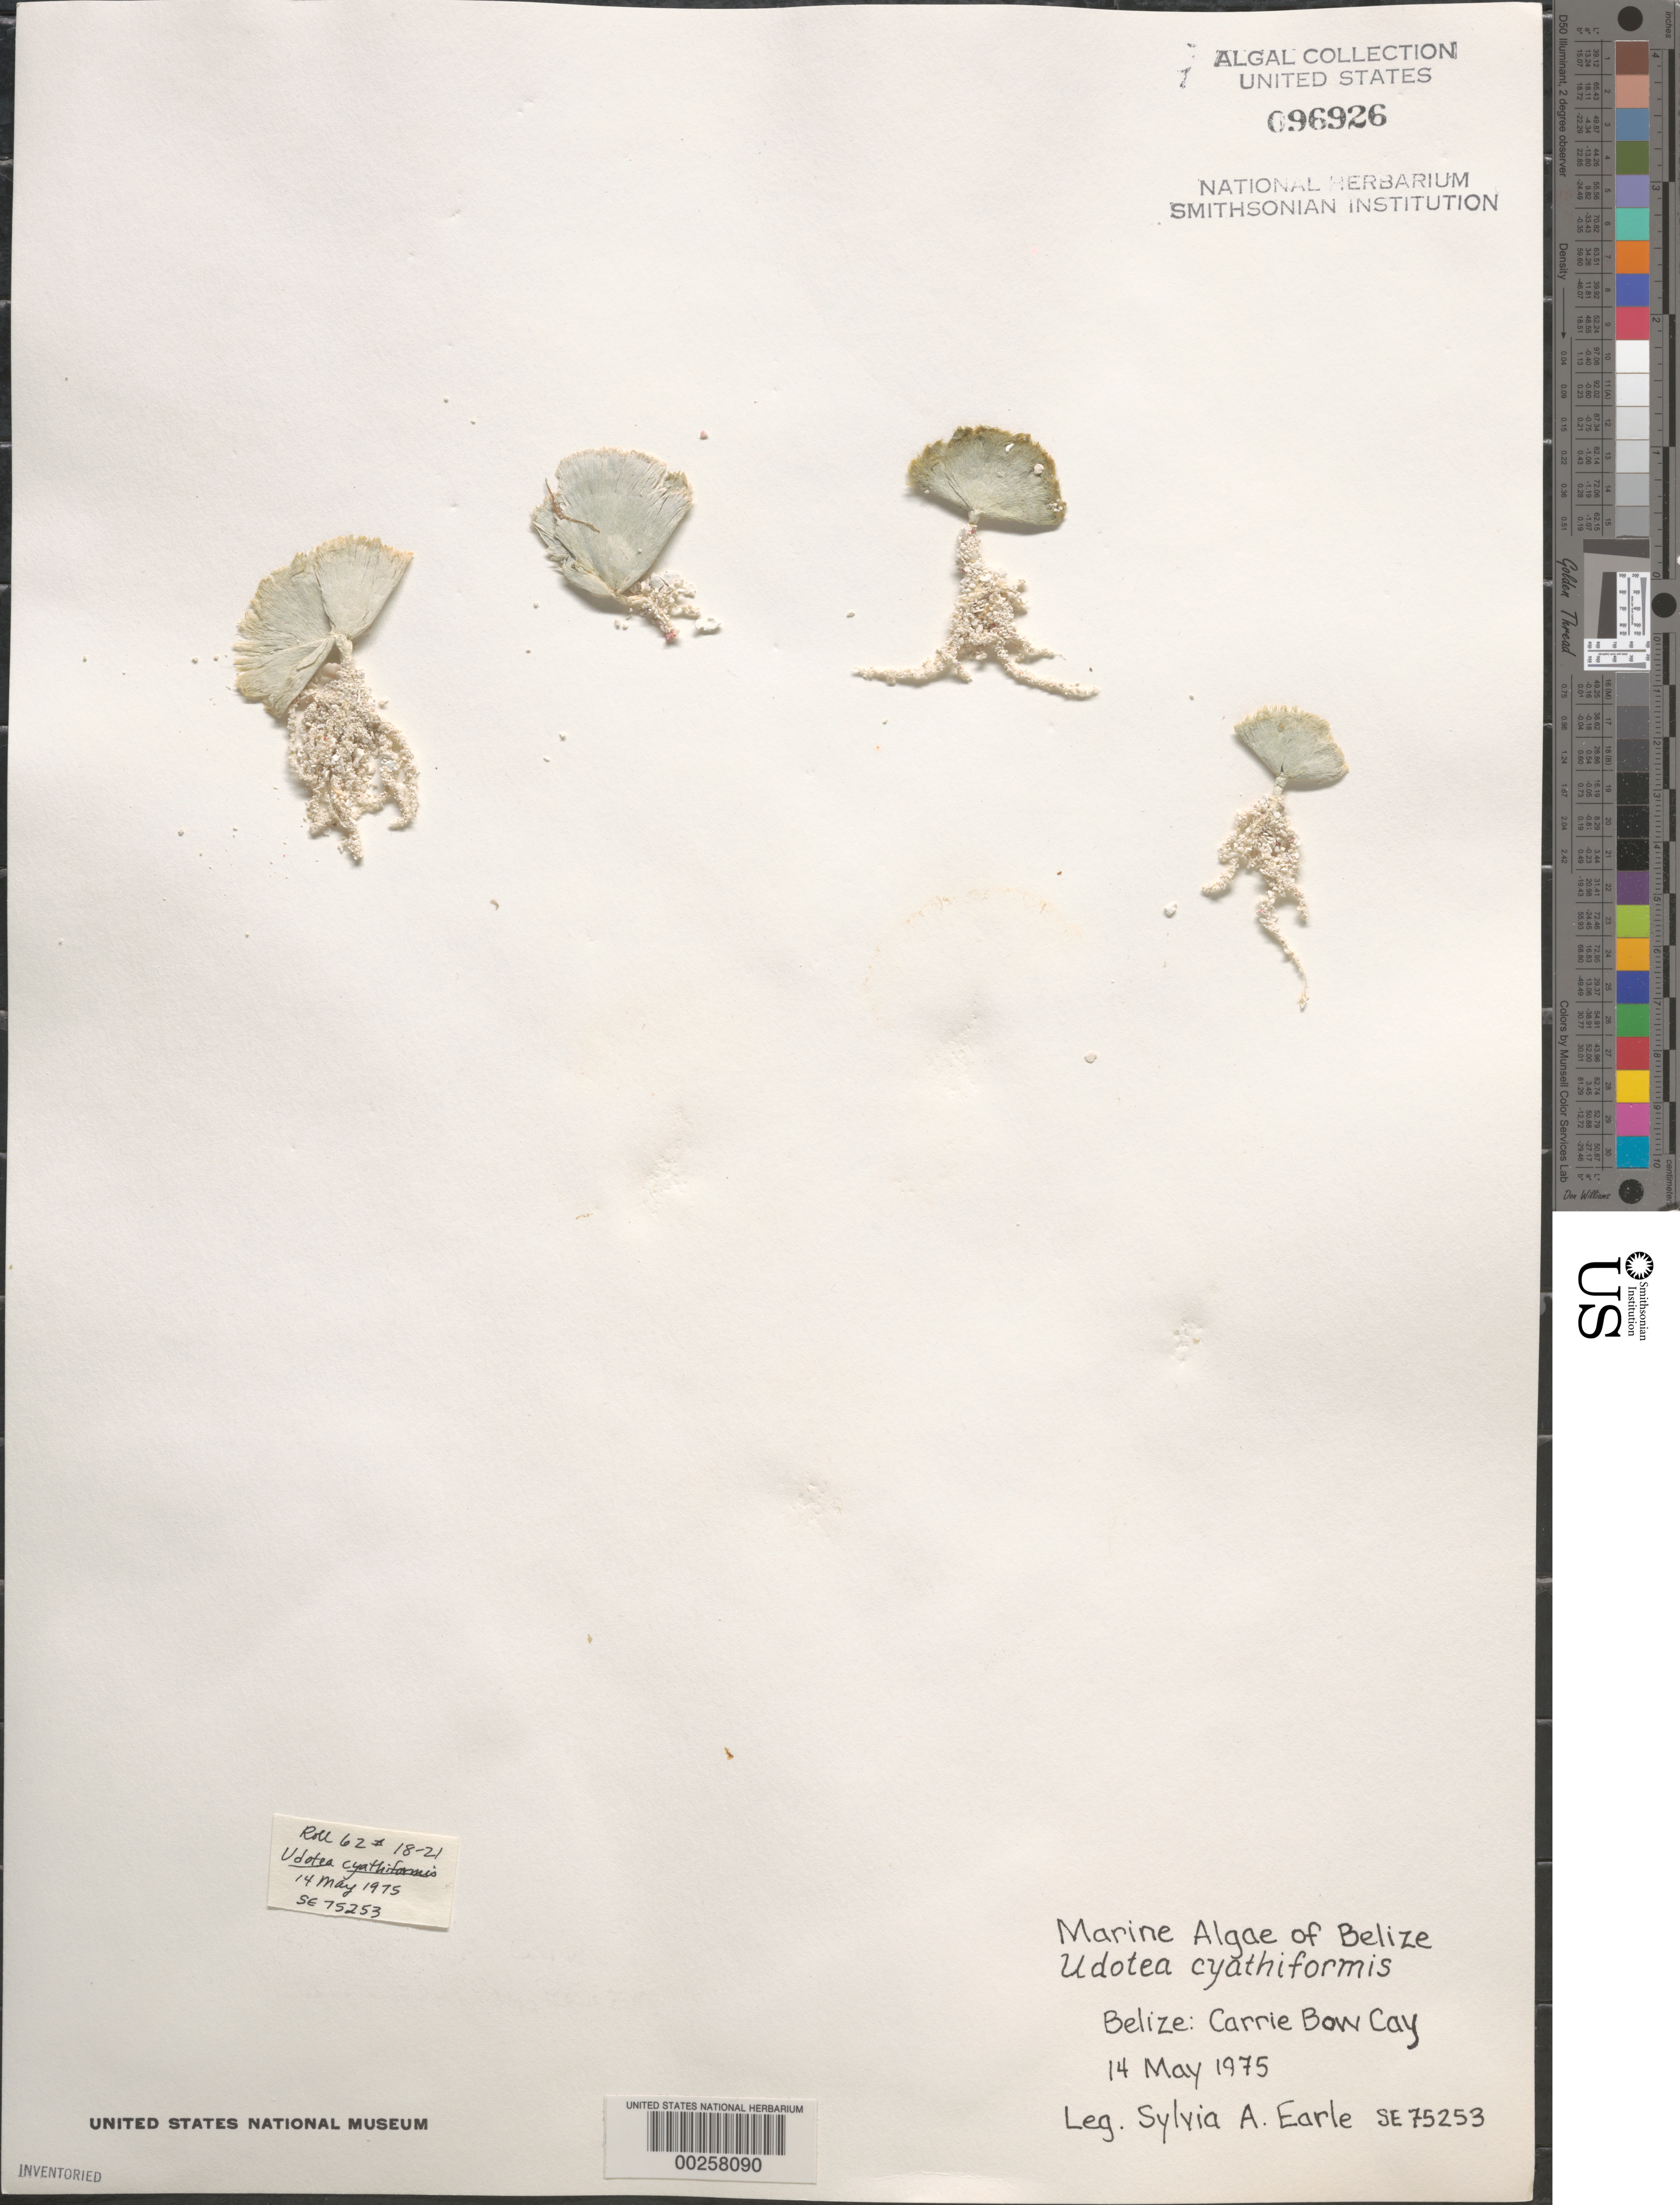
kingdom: Plantae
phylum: Chlorophyta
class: Ulvophyceae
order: Bryopsidales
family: Udoteaceae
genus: Udotea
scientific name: Udotea cyathiformis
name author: Decne.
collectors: S. A. Earle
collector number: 75253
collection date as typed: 14 May 1975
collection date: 1975-05-14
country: Belize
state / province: Stann Creek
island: Carrie Bow Cay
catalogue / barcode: US 96926